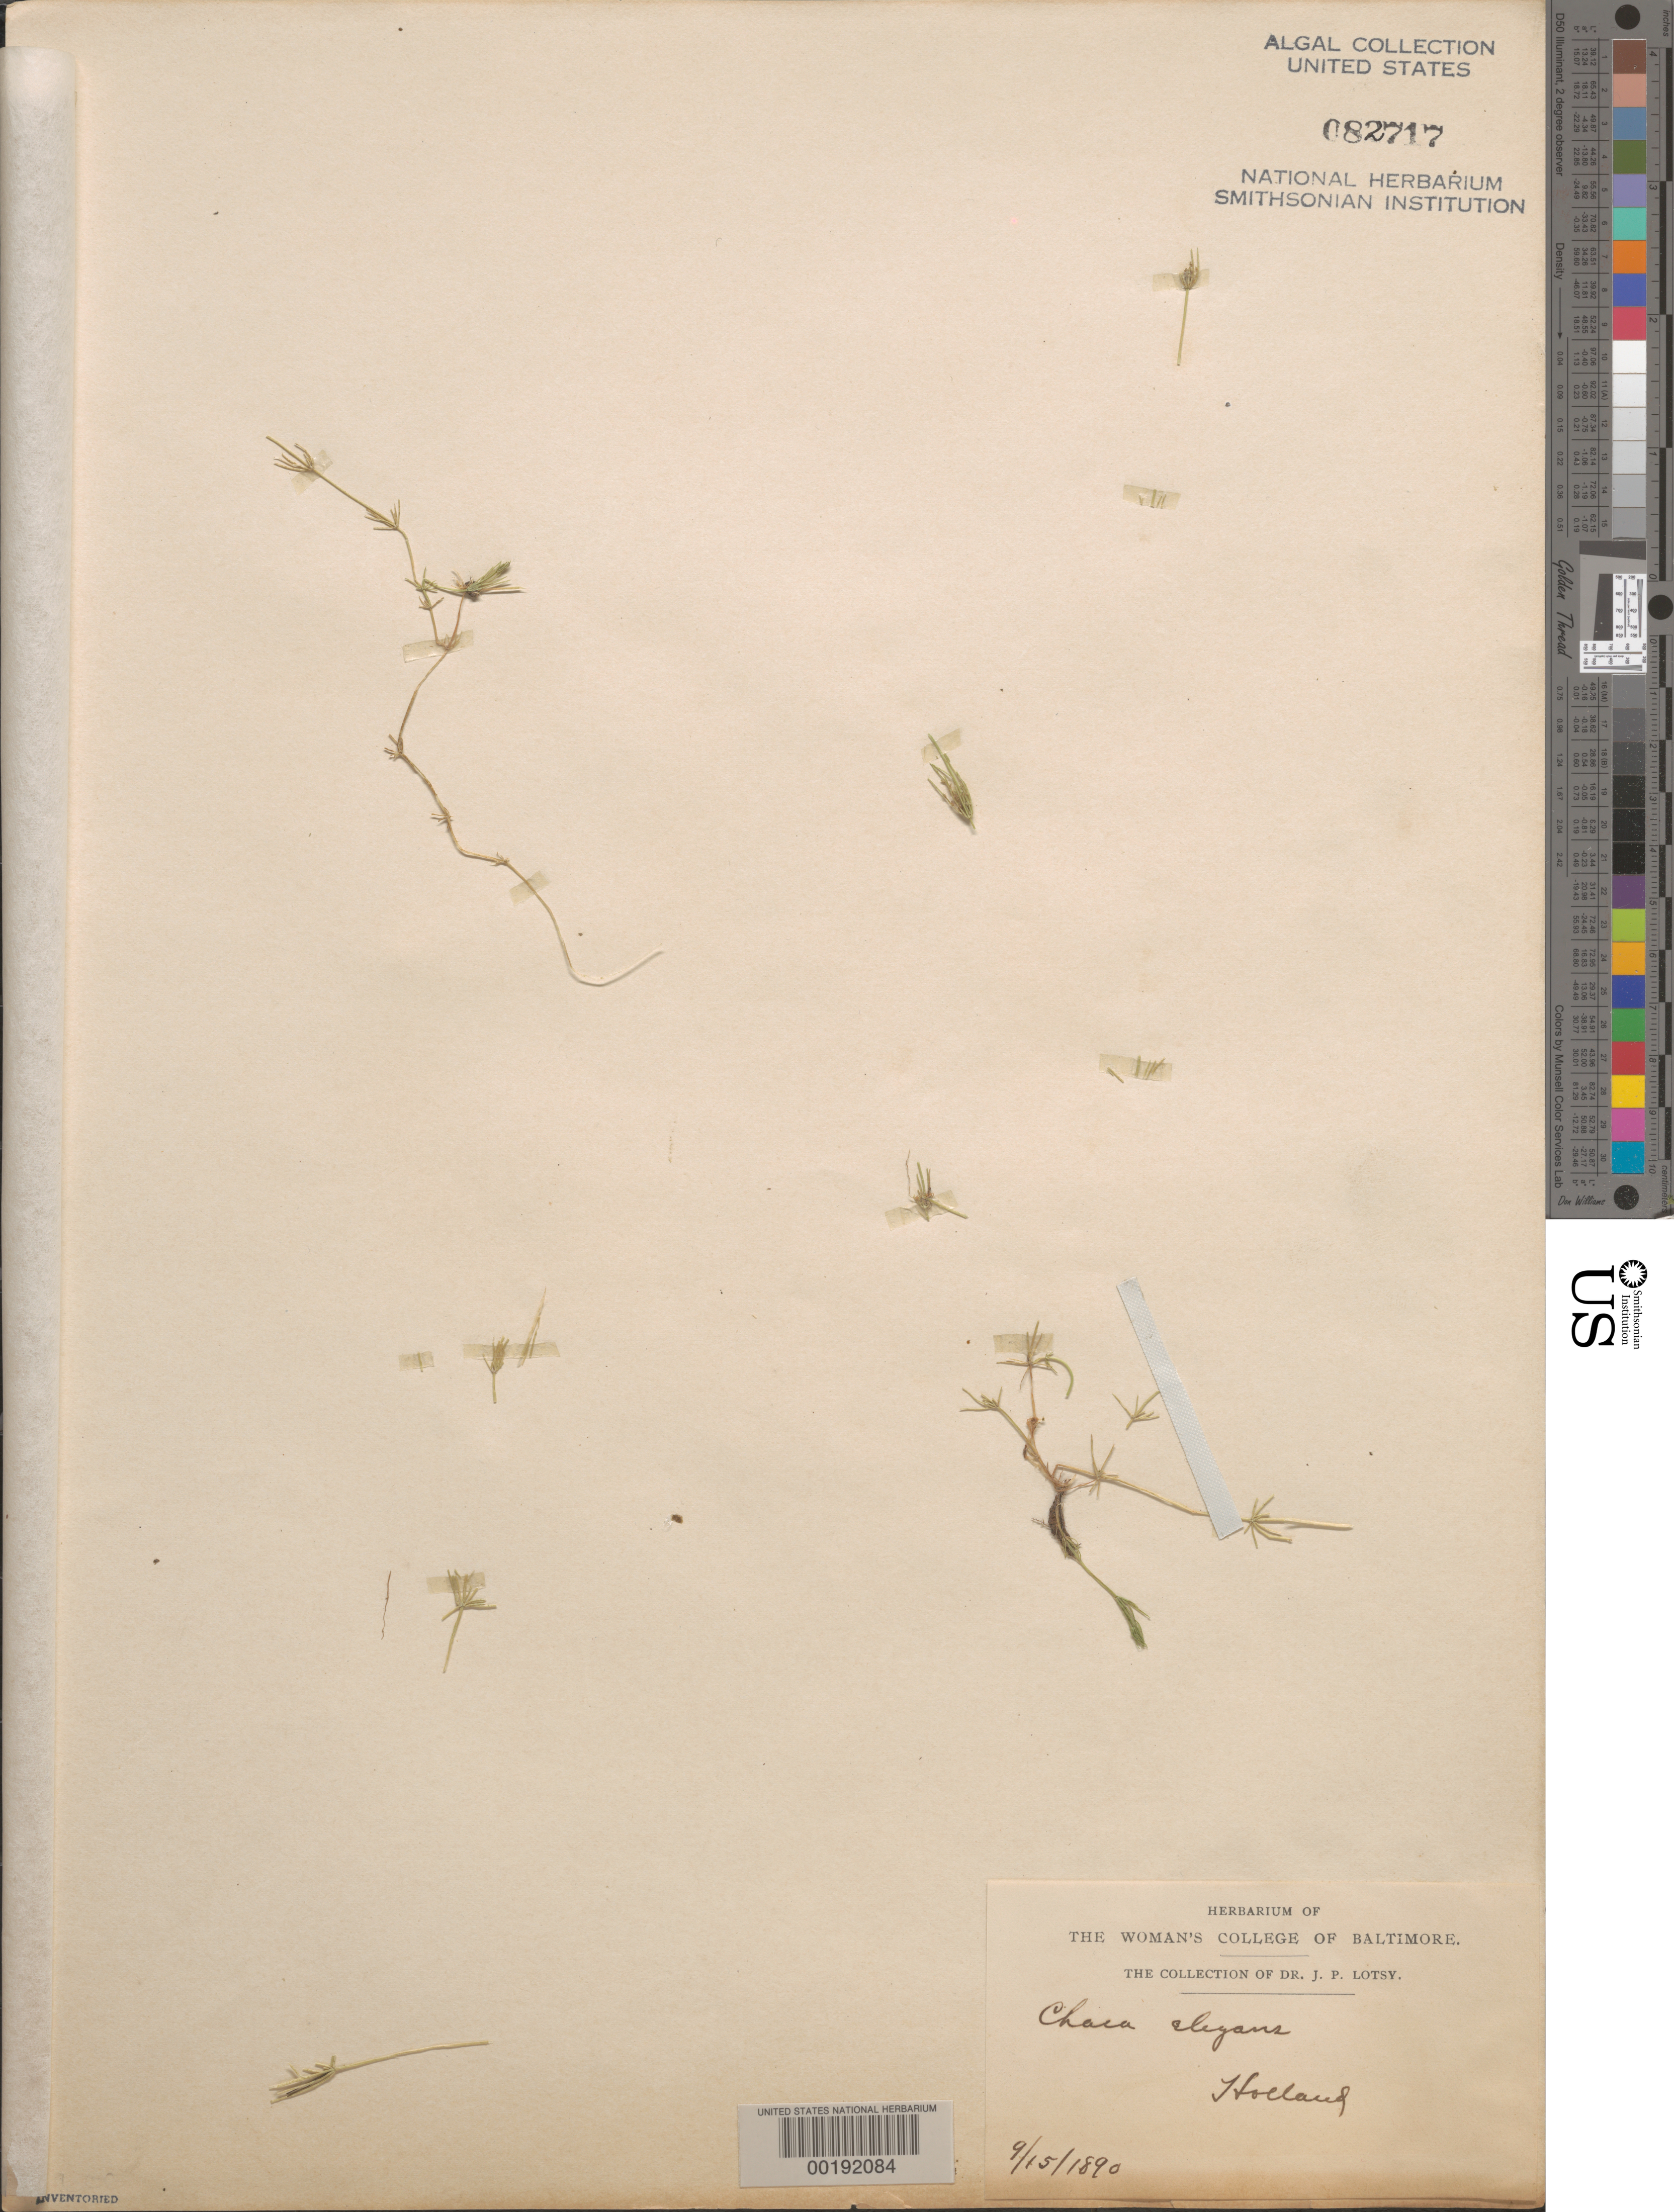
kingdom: Plantae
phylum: Charophyta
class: Charophyceae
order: Charales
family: Characeae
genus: Chara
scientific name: Chara zeylanica var. elegans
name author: (A. Braun ex Allen) van Raam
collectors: J. Lotsy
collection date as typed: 15 Sep 1890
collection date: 1890-09-15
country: Netherlands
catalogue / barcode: US 82717